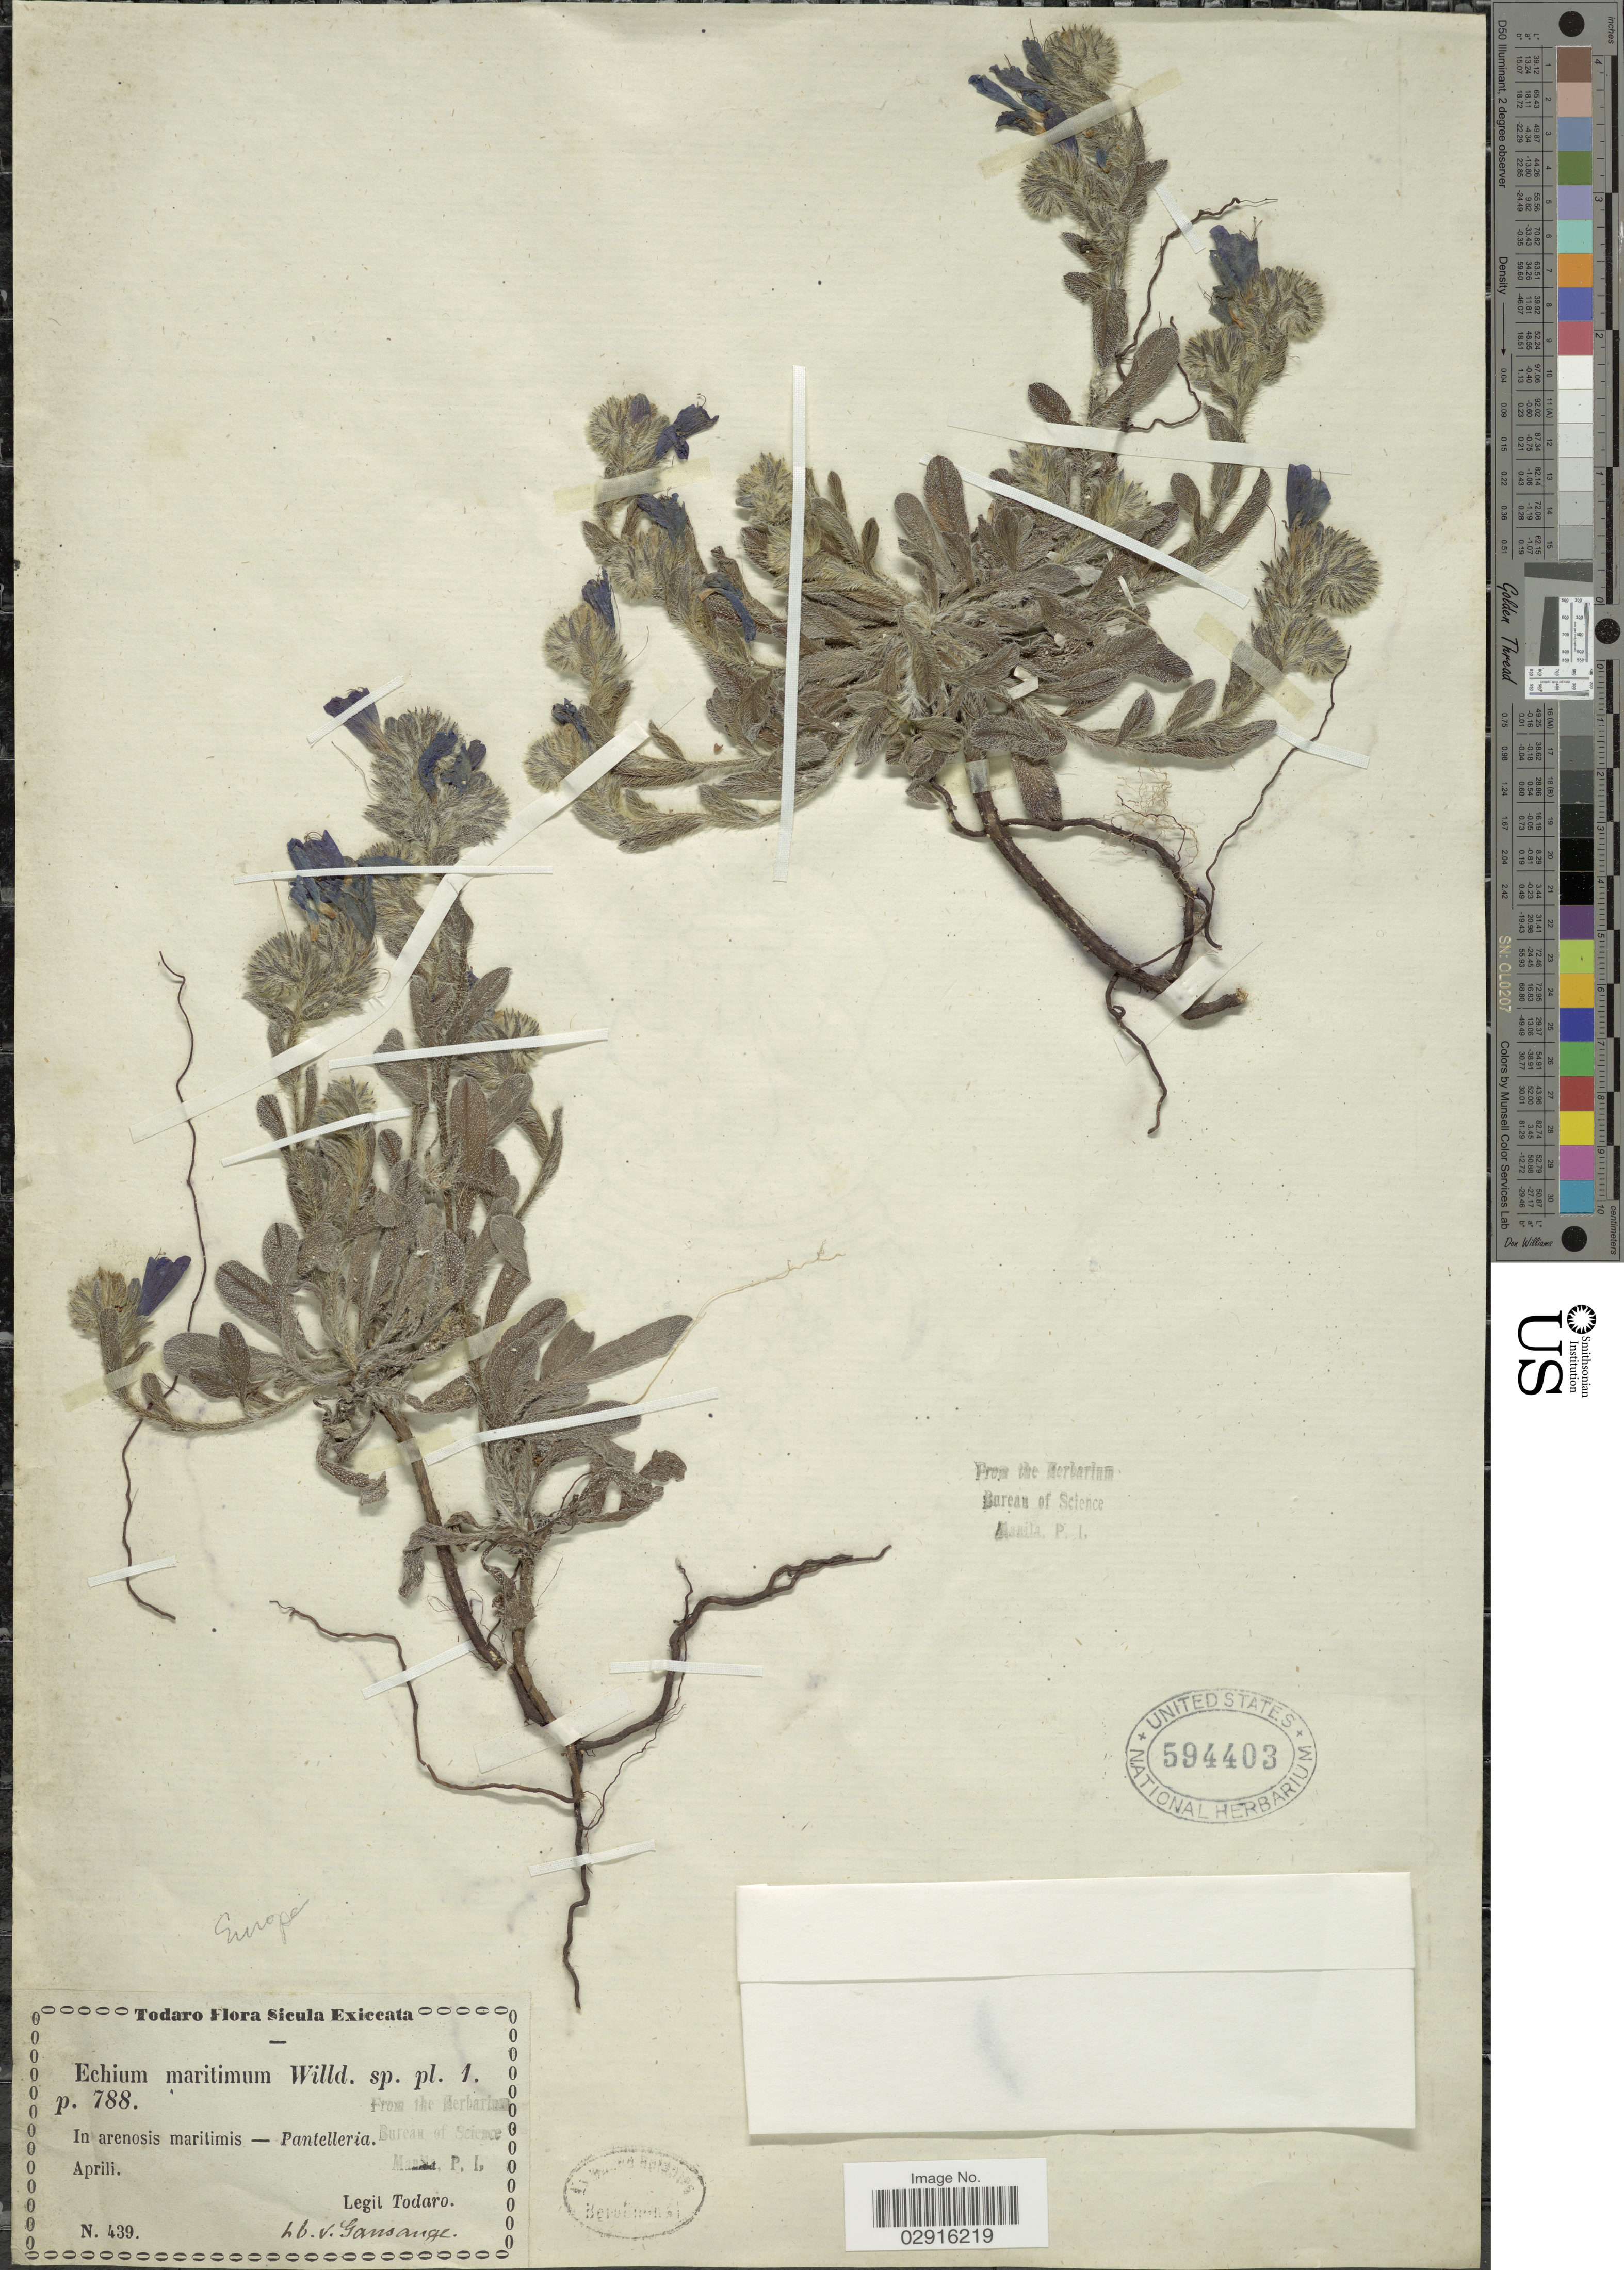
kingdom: Plantae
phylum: Tracheophyta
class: Magnoliopsida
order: Boraginales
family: Boraginaceae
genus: Echium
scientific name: Echium maritimum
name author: Willd.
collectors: Todaro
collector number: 439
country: Italy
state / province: Siciliana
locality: Sicula. In arenosis maritimis - Pantelleria.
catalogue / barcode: US 594403